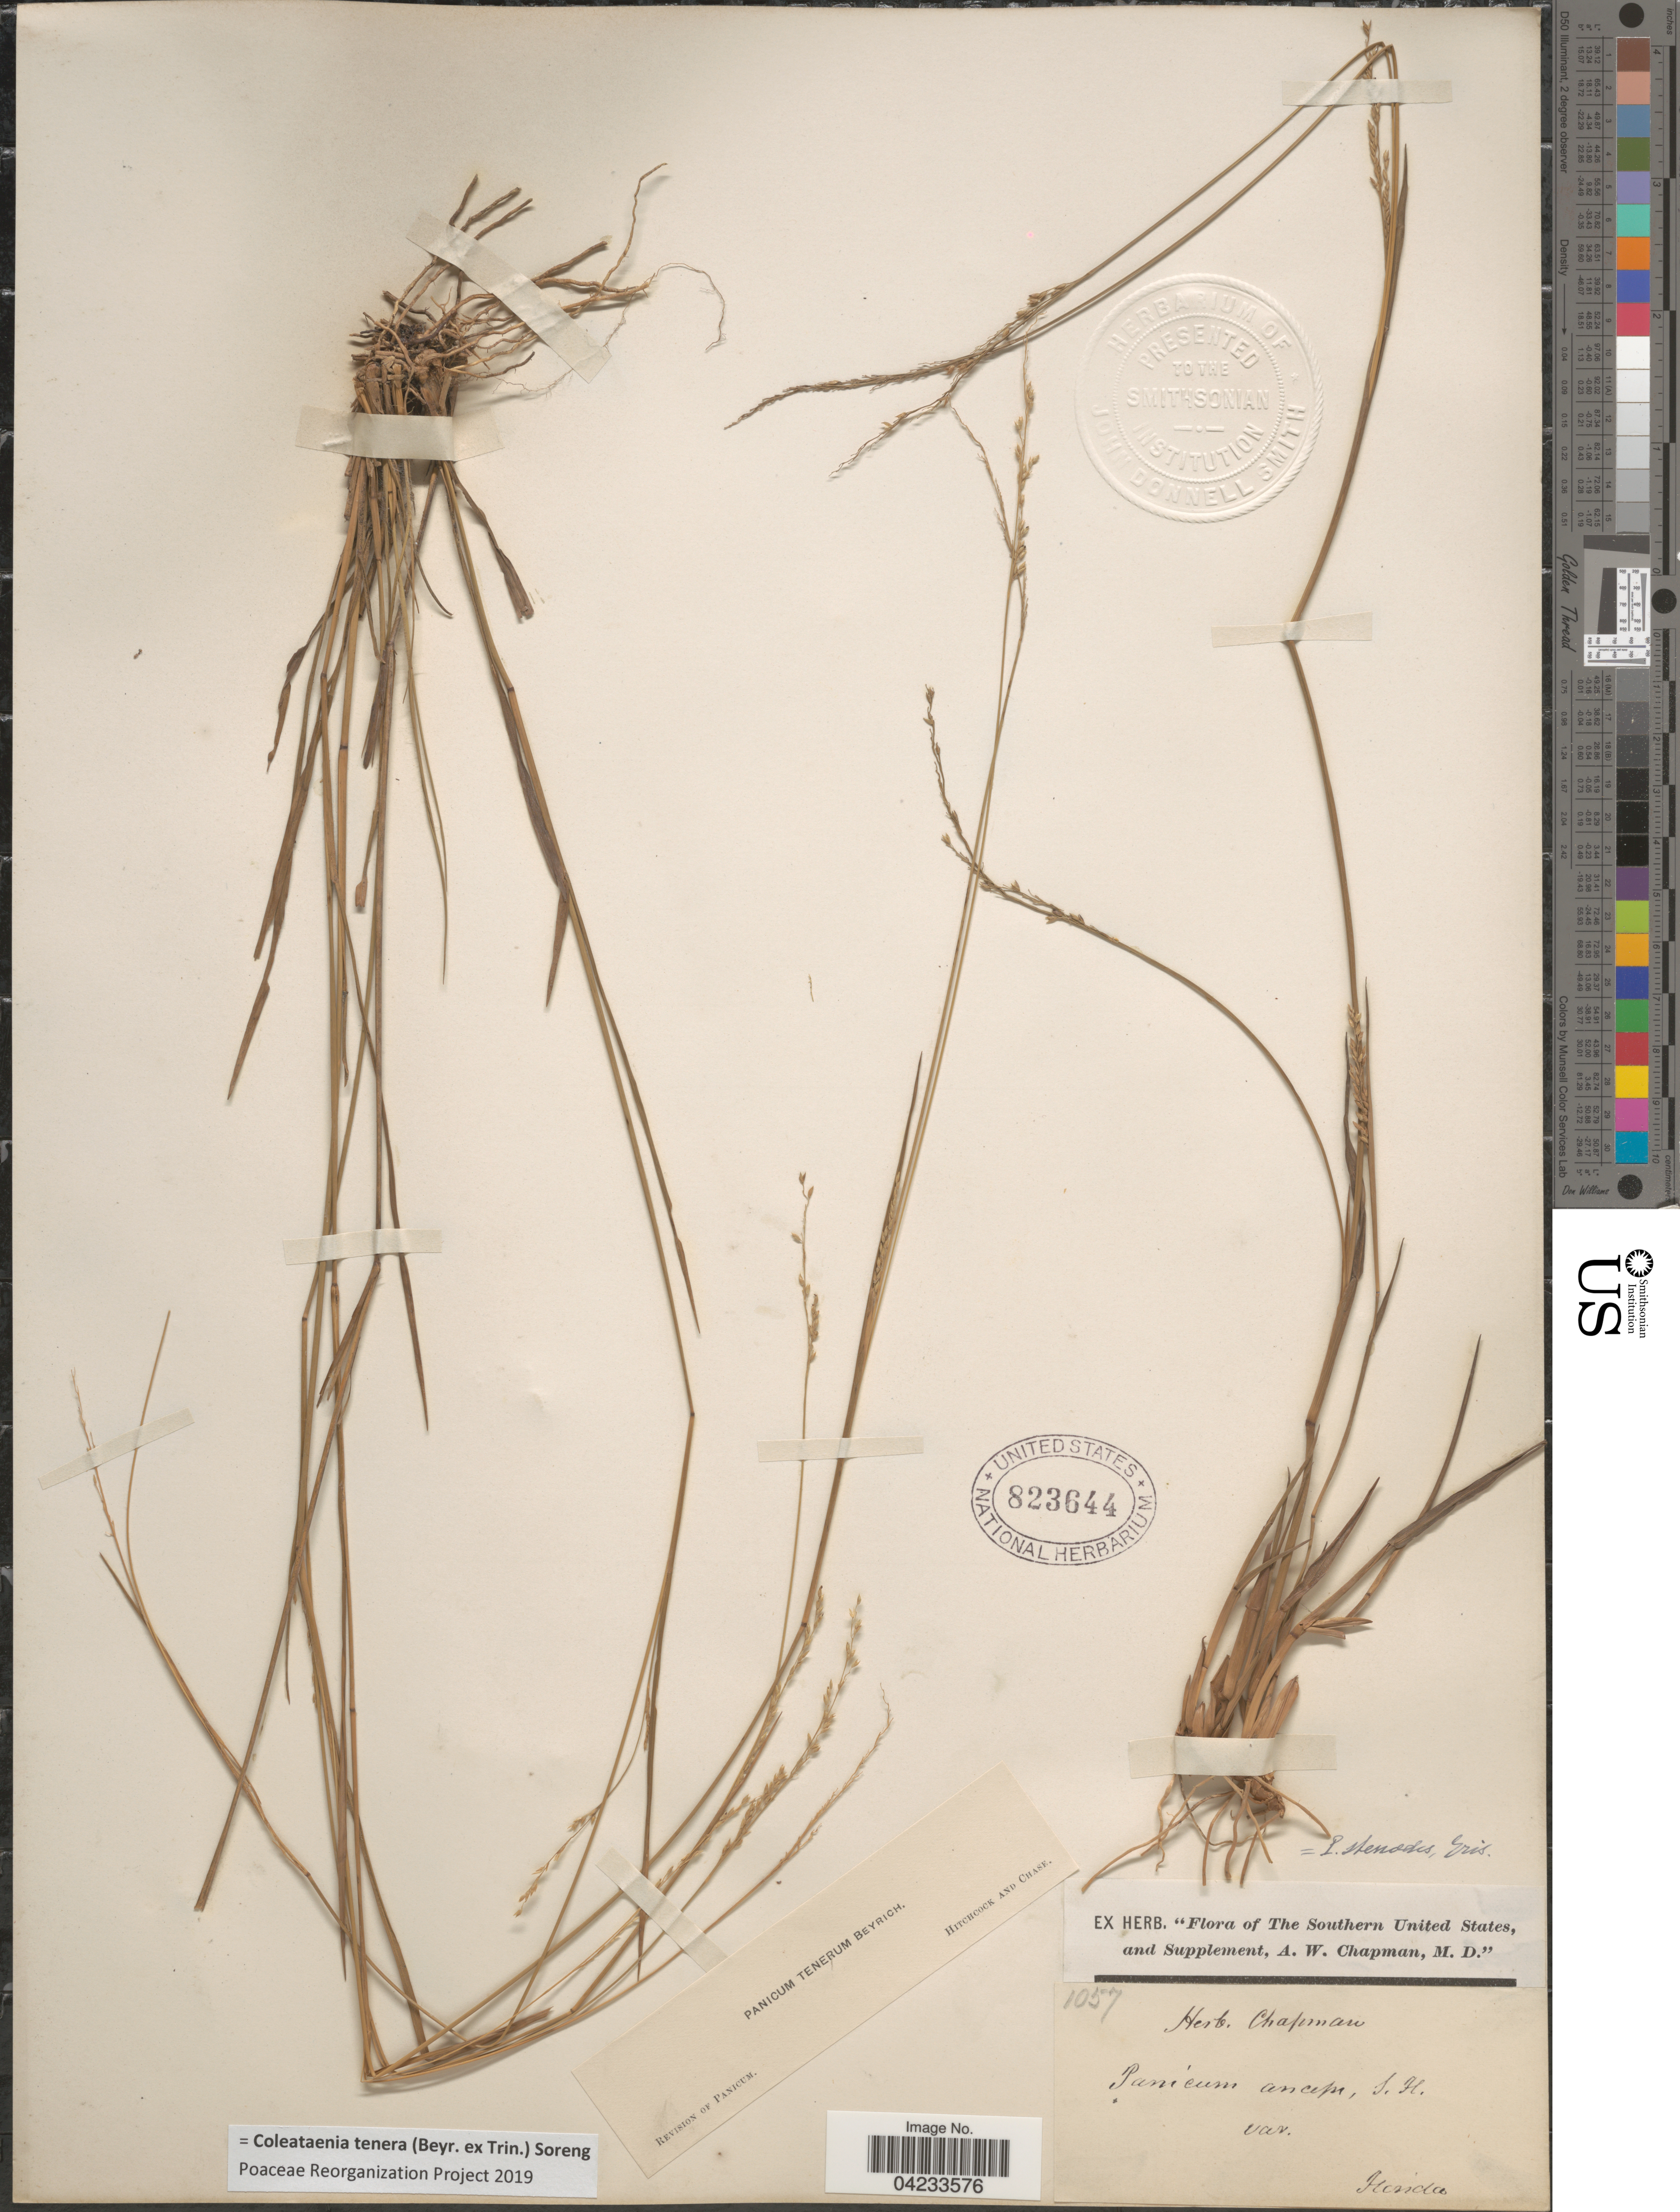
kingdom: Plantae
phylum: Tracheophyta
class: Liliopsida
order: Poales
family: Poaceae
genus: Coleataenia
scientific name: Coleataenia tenera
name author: (Beyr. ex Trin.) Soreng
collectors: ex herb. A.W. Chapman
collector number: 1057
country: United States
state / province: Florida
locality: The Southern United States.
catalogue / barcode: US 823644